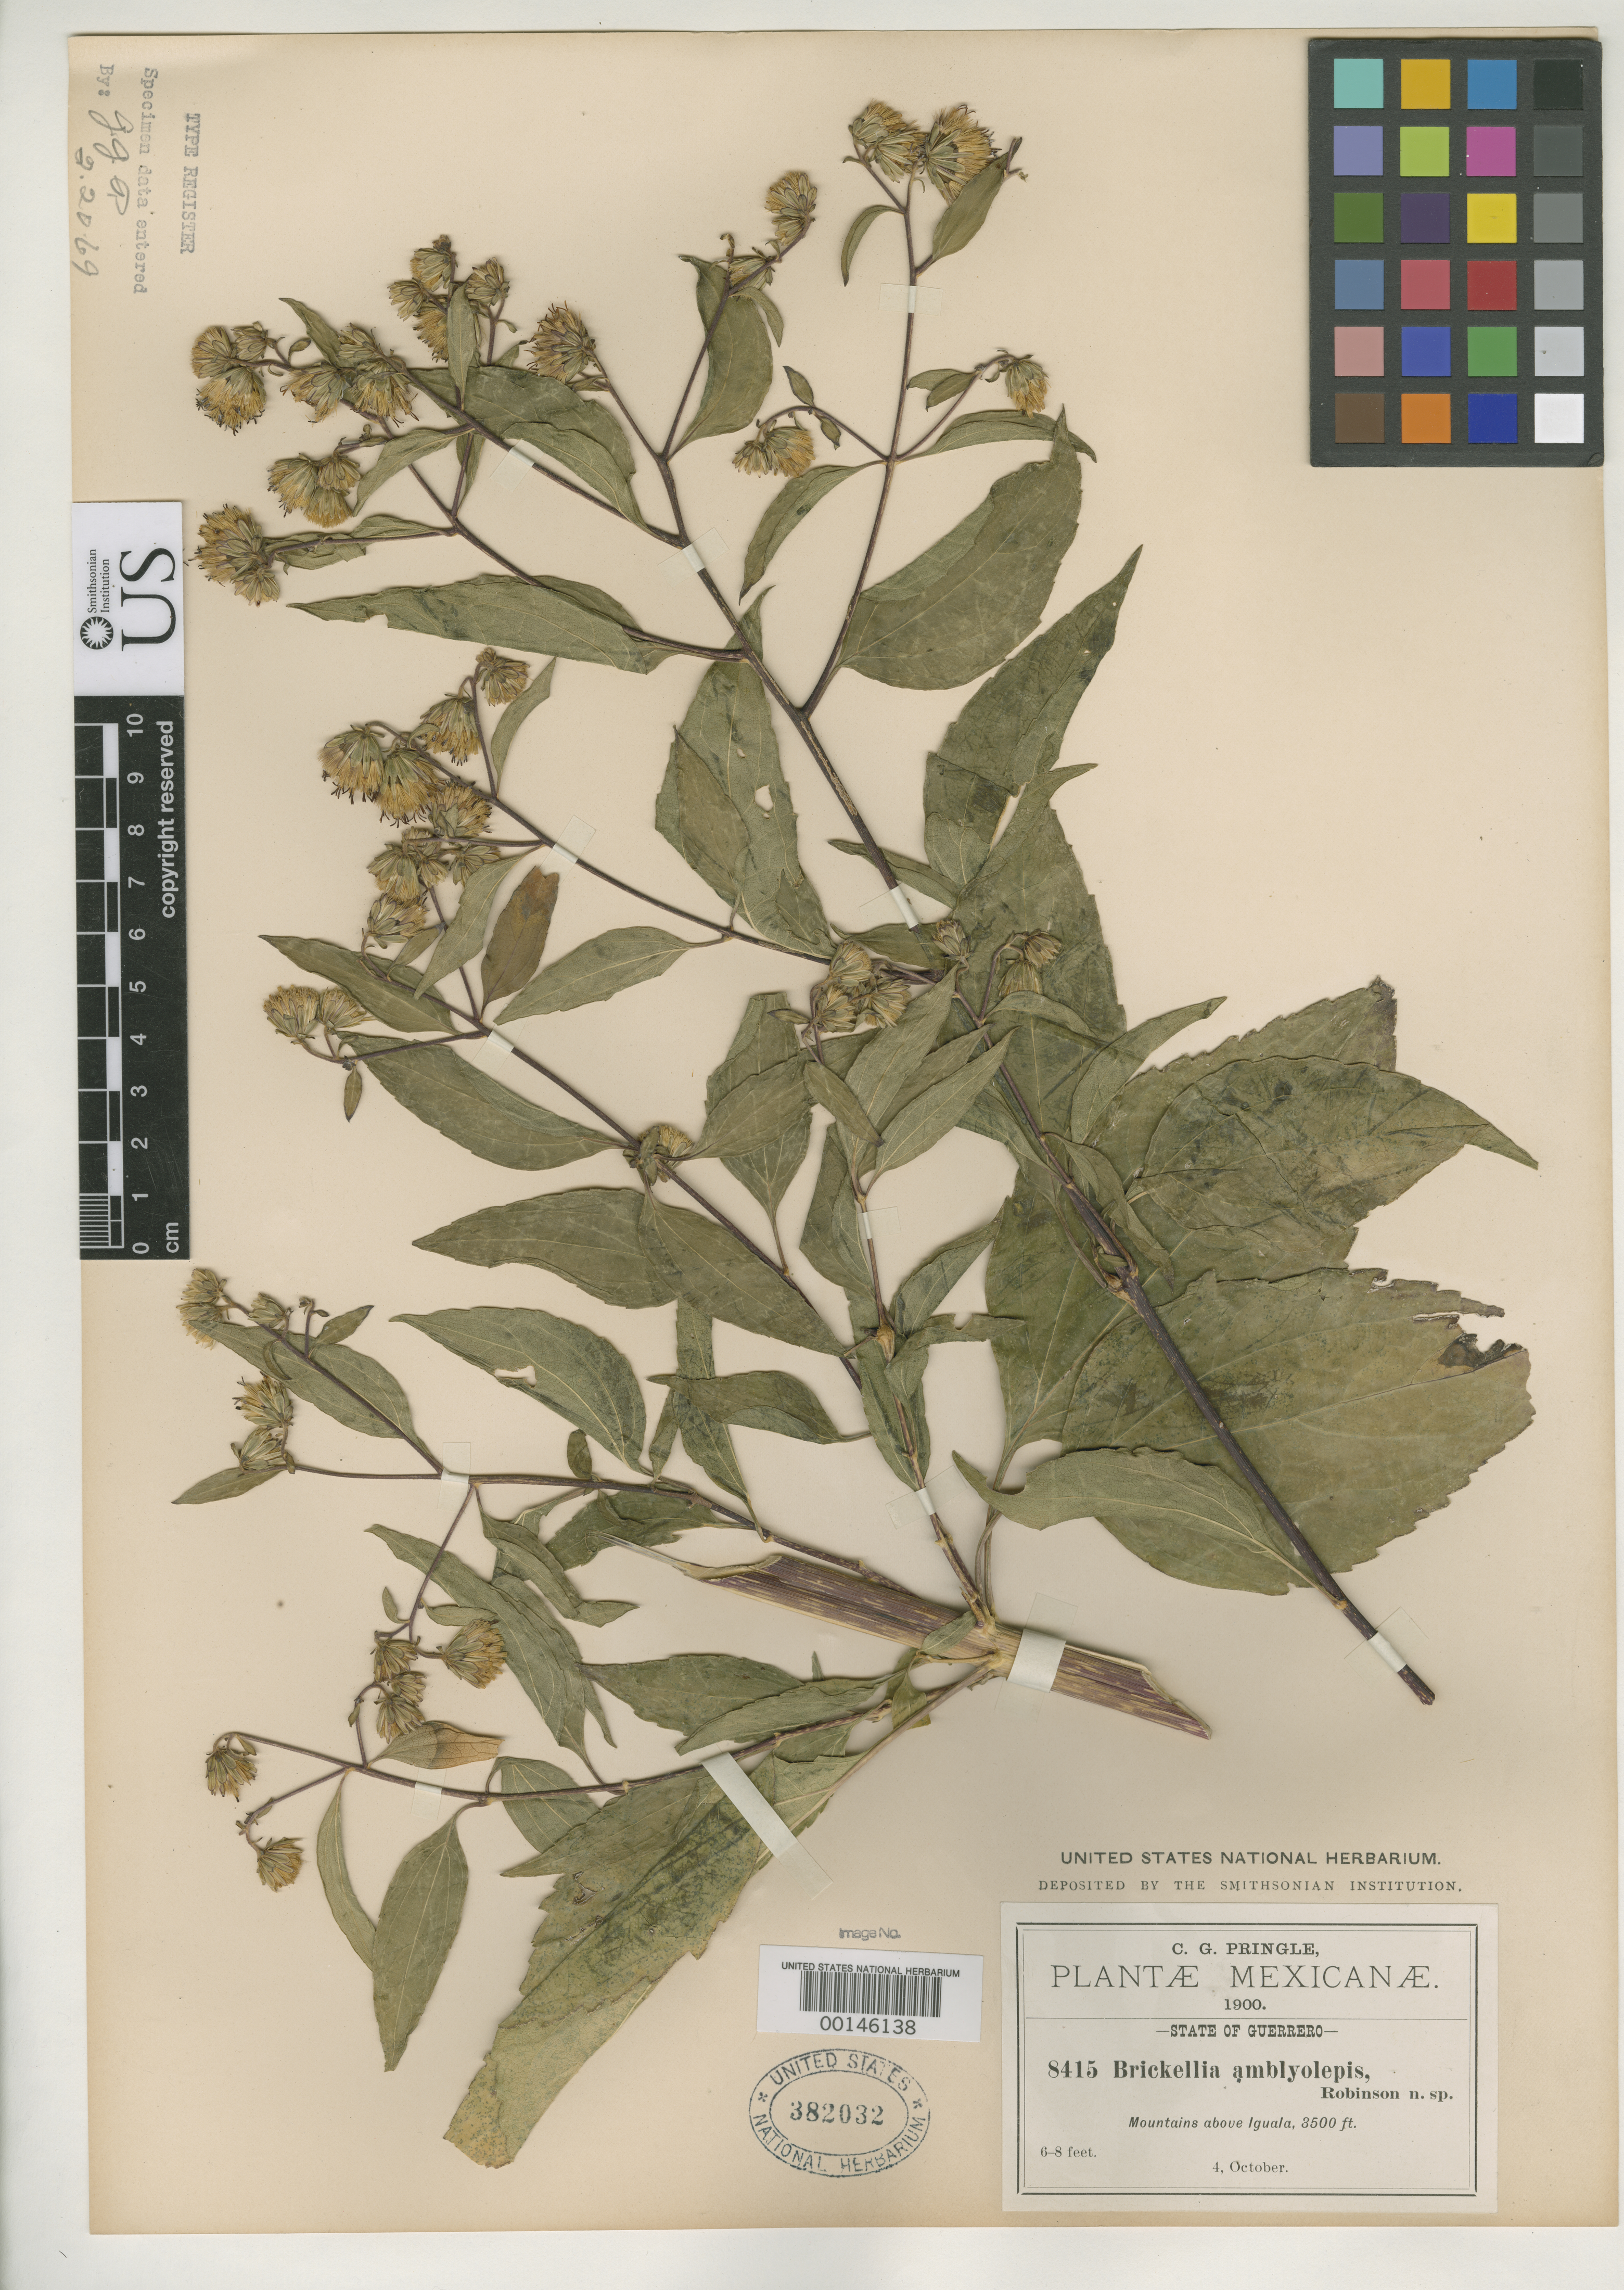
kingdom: Plantae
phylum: Tracheophyta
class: Magnoliopsida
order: Asterales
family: Asteraceae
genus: Brickellia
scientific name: Brickellia amblyolepis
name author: B.L. Rob.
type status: Isotype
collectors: C. G. Pringle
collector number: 8415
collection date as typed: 04 Oct 1900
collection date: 1900-10-04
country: Mexico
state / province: Guerrero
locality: Mountains above Iguala.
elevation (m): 1067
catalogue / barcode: US 382032